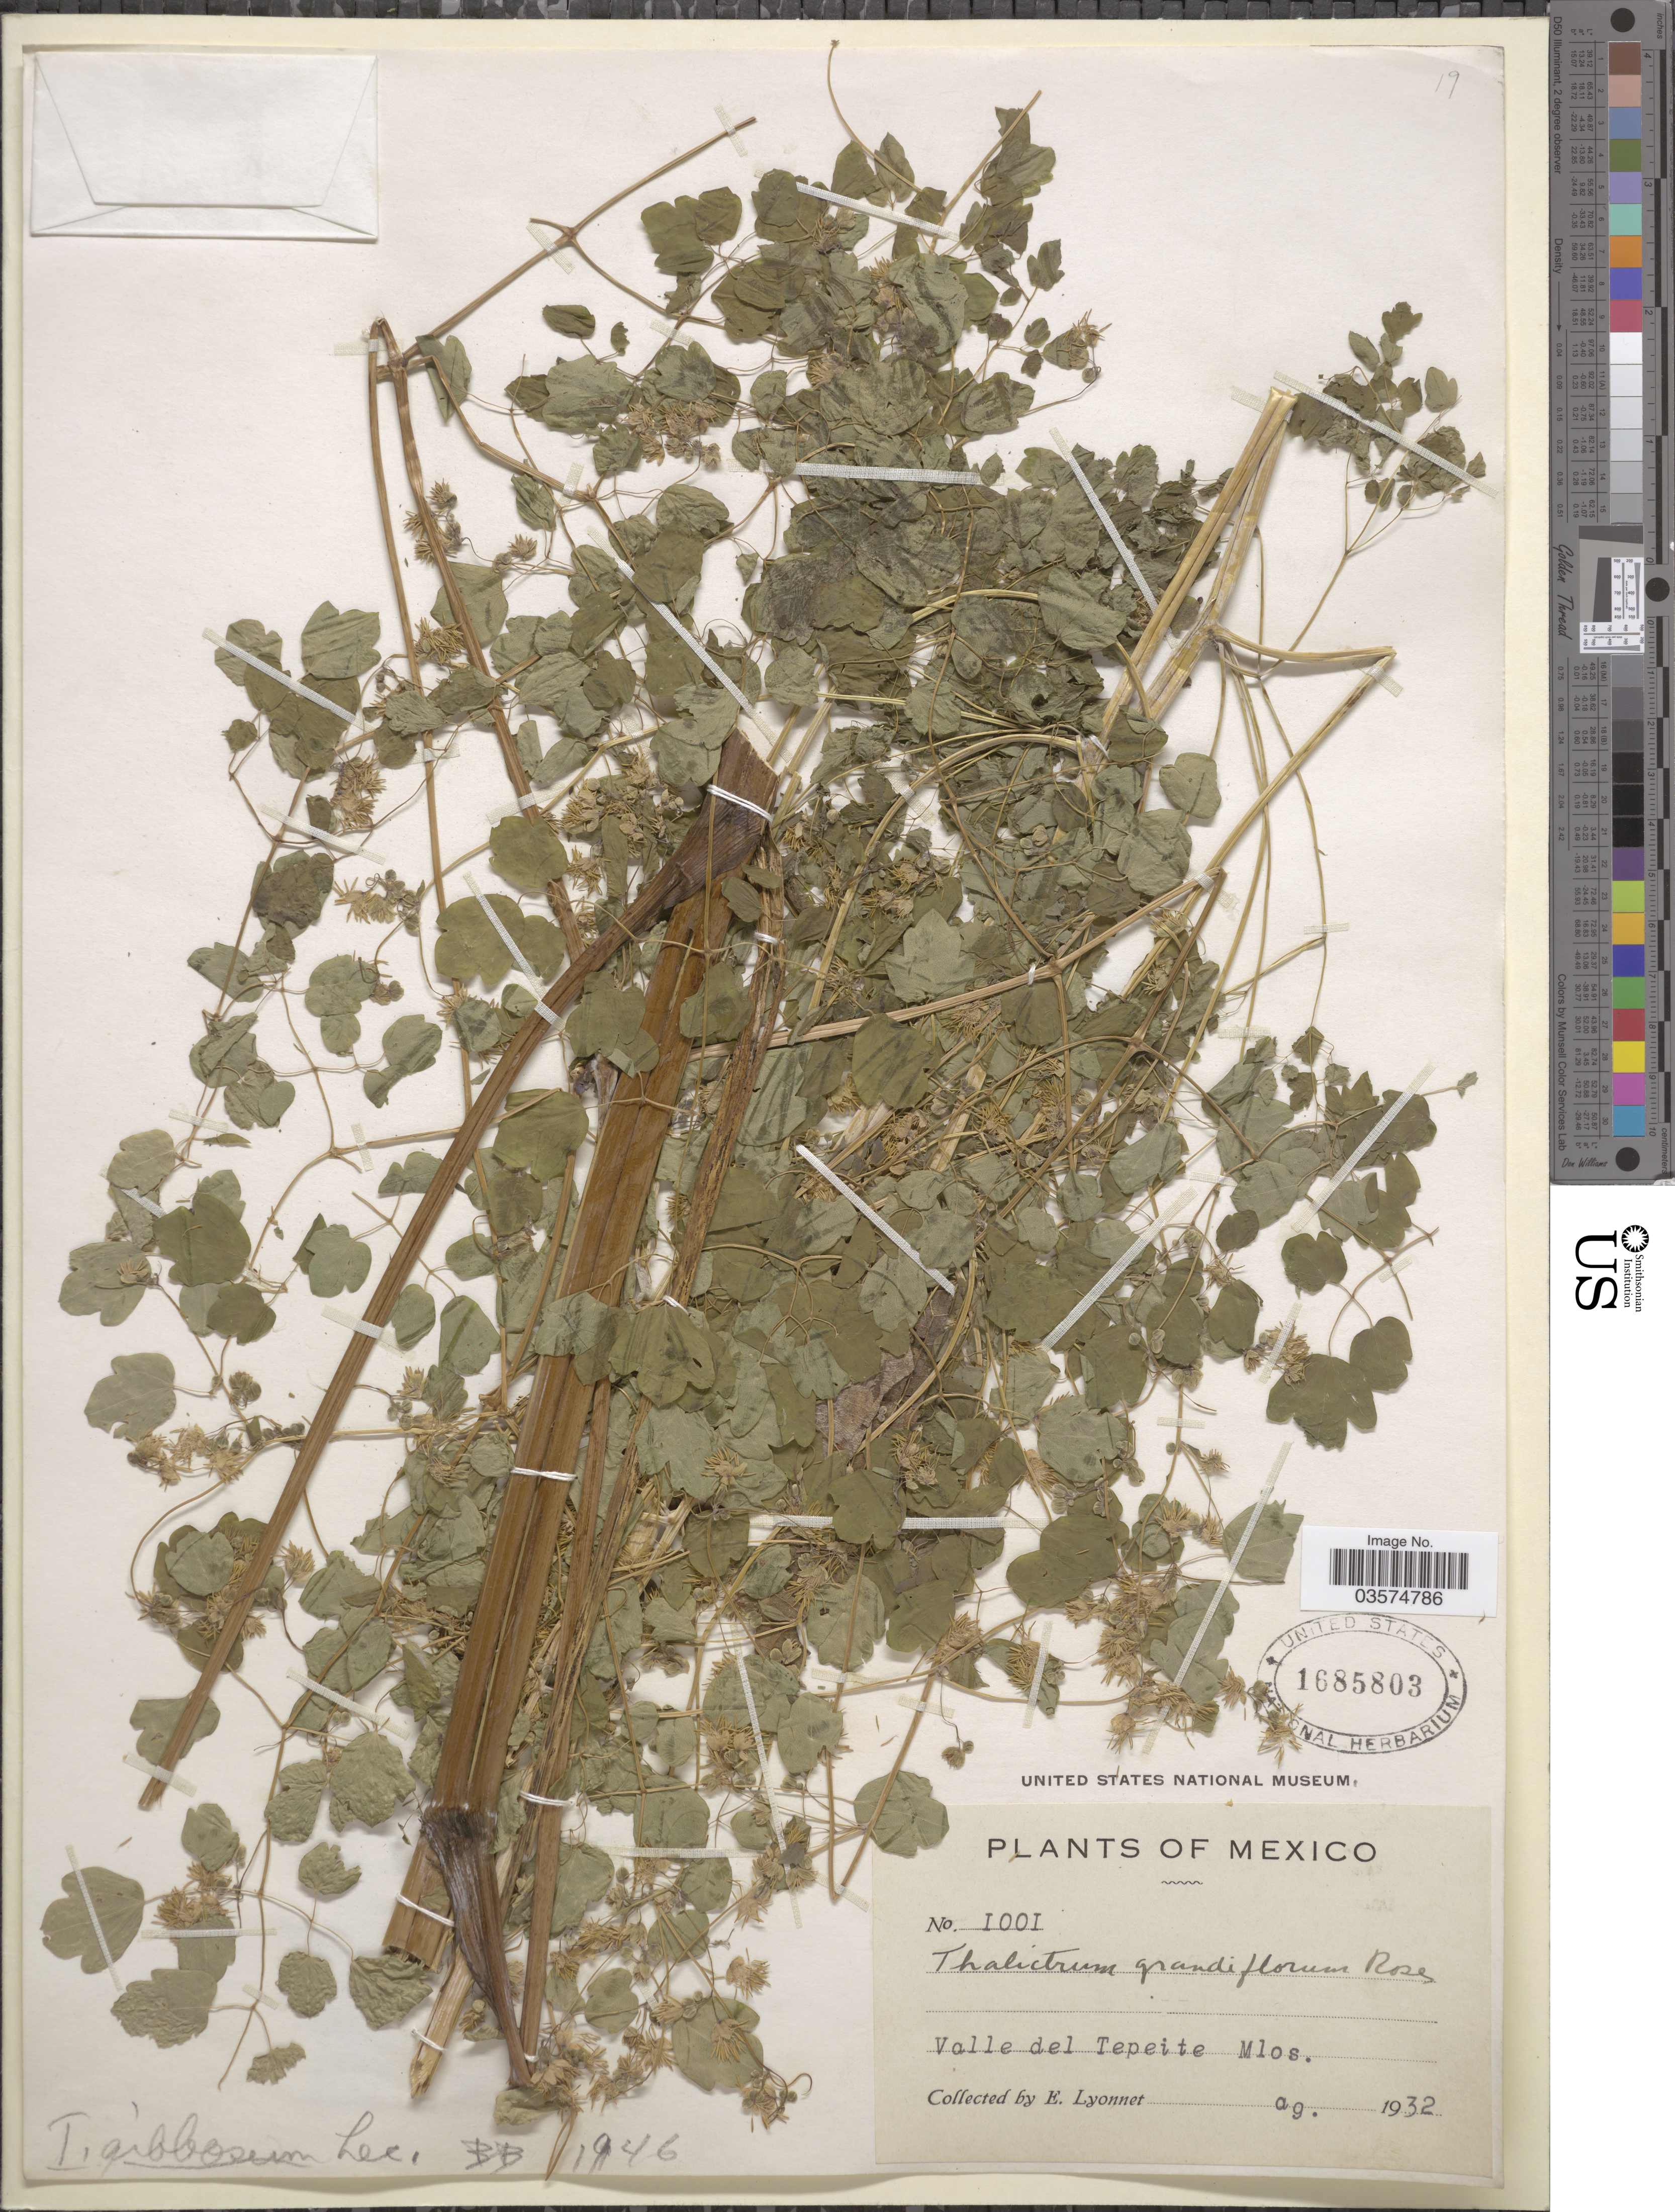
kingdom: Plantae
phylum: Tracheophyta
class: Magnoliopsida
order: Ranunculales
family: Ranunculaceae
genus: Thalictrum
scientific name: Thalictrum gibbosum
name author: Lec.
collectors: E. Lyonnet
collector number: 1001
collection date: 1932-08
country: Mexico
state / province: Morelos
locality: Valle del Tepeite Mlos.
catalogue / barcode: US 1685803